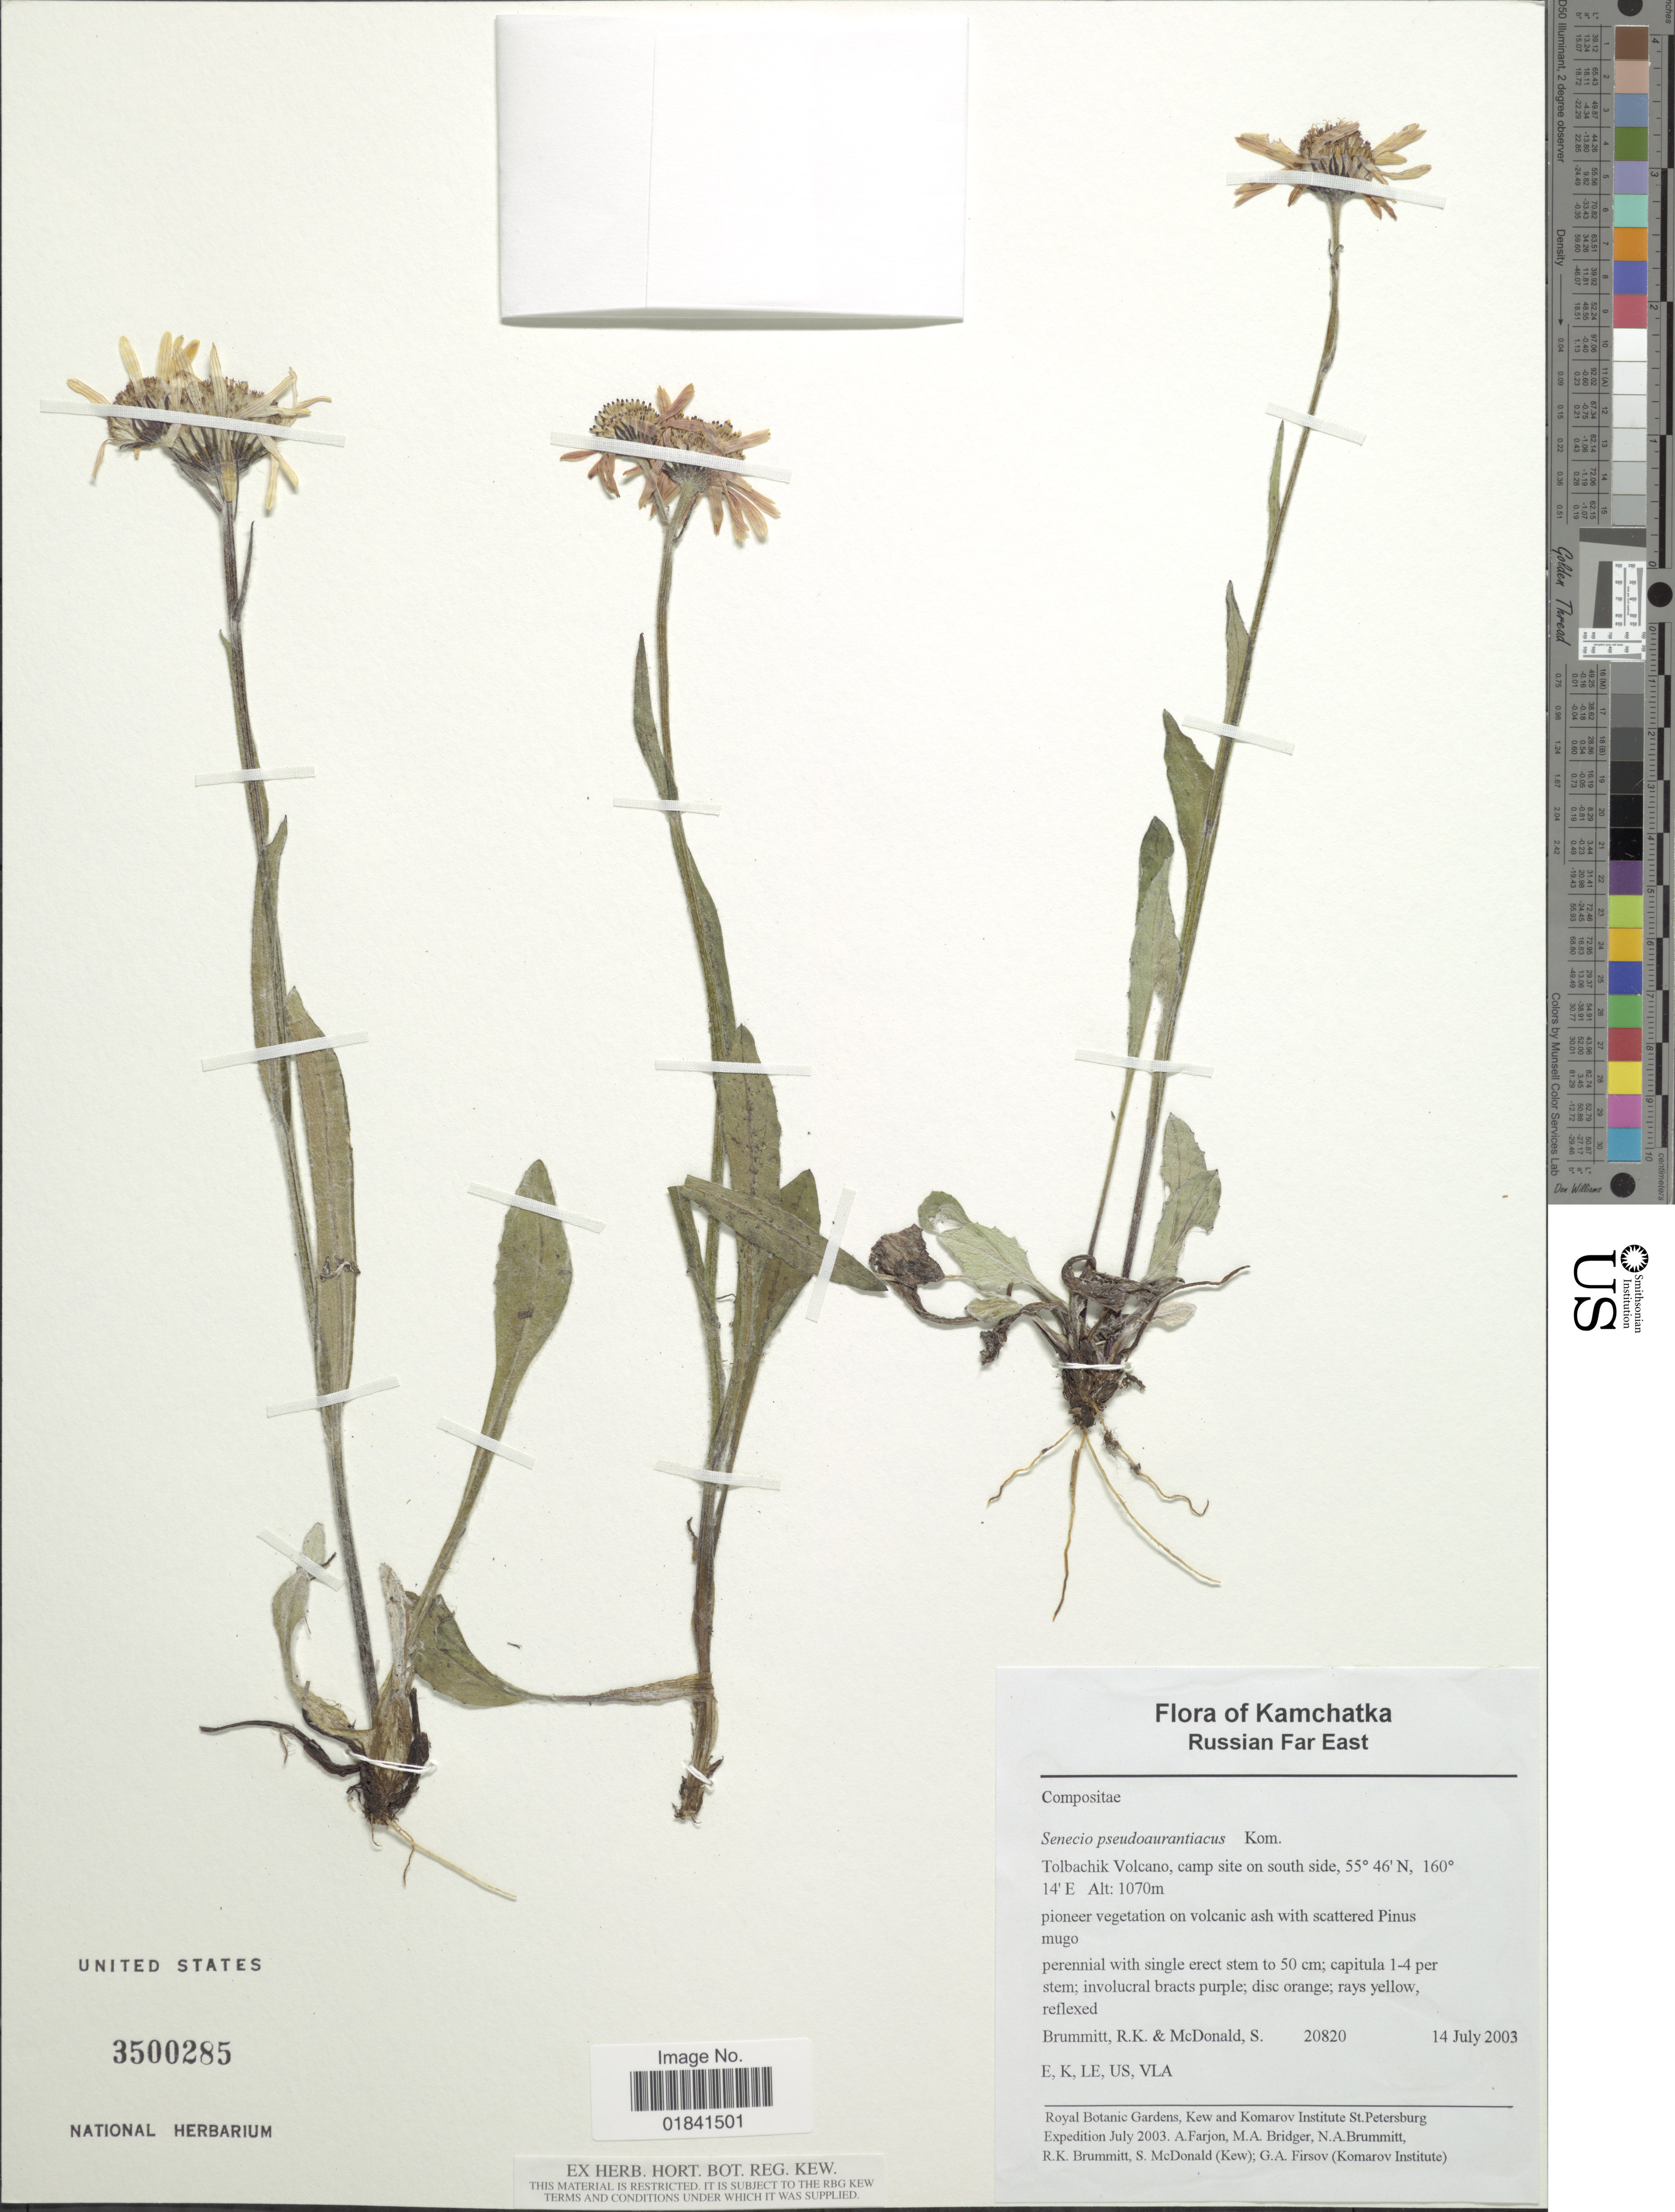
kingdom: Plantae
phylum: Tracheophyta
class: Magnoliopsida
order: Asterales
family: Asteraceae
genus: Senecio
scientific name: Senecio pseudoauranticus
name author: Kom.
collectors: R. Brummitt & S. McDonald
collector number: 20820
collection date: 2003-07-14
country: Russian Federation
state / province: Kamchatka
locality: Russian Far East, Tolbachik Volcano, camp site on south side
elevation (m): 1070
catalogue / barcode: US 3500285